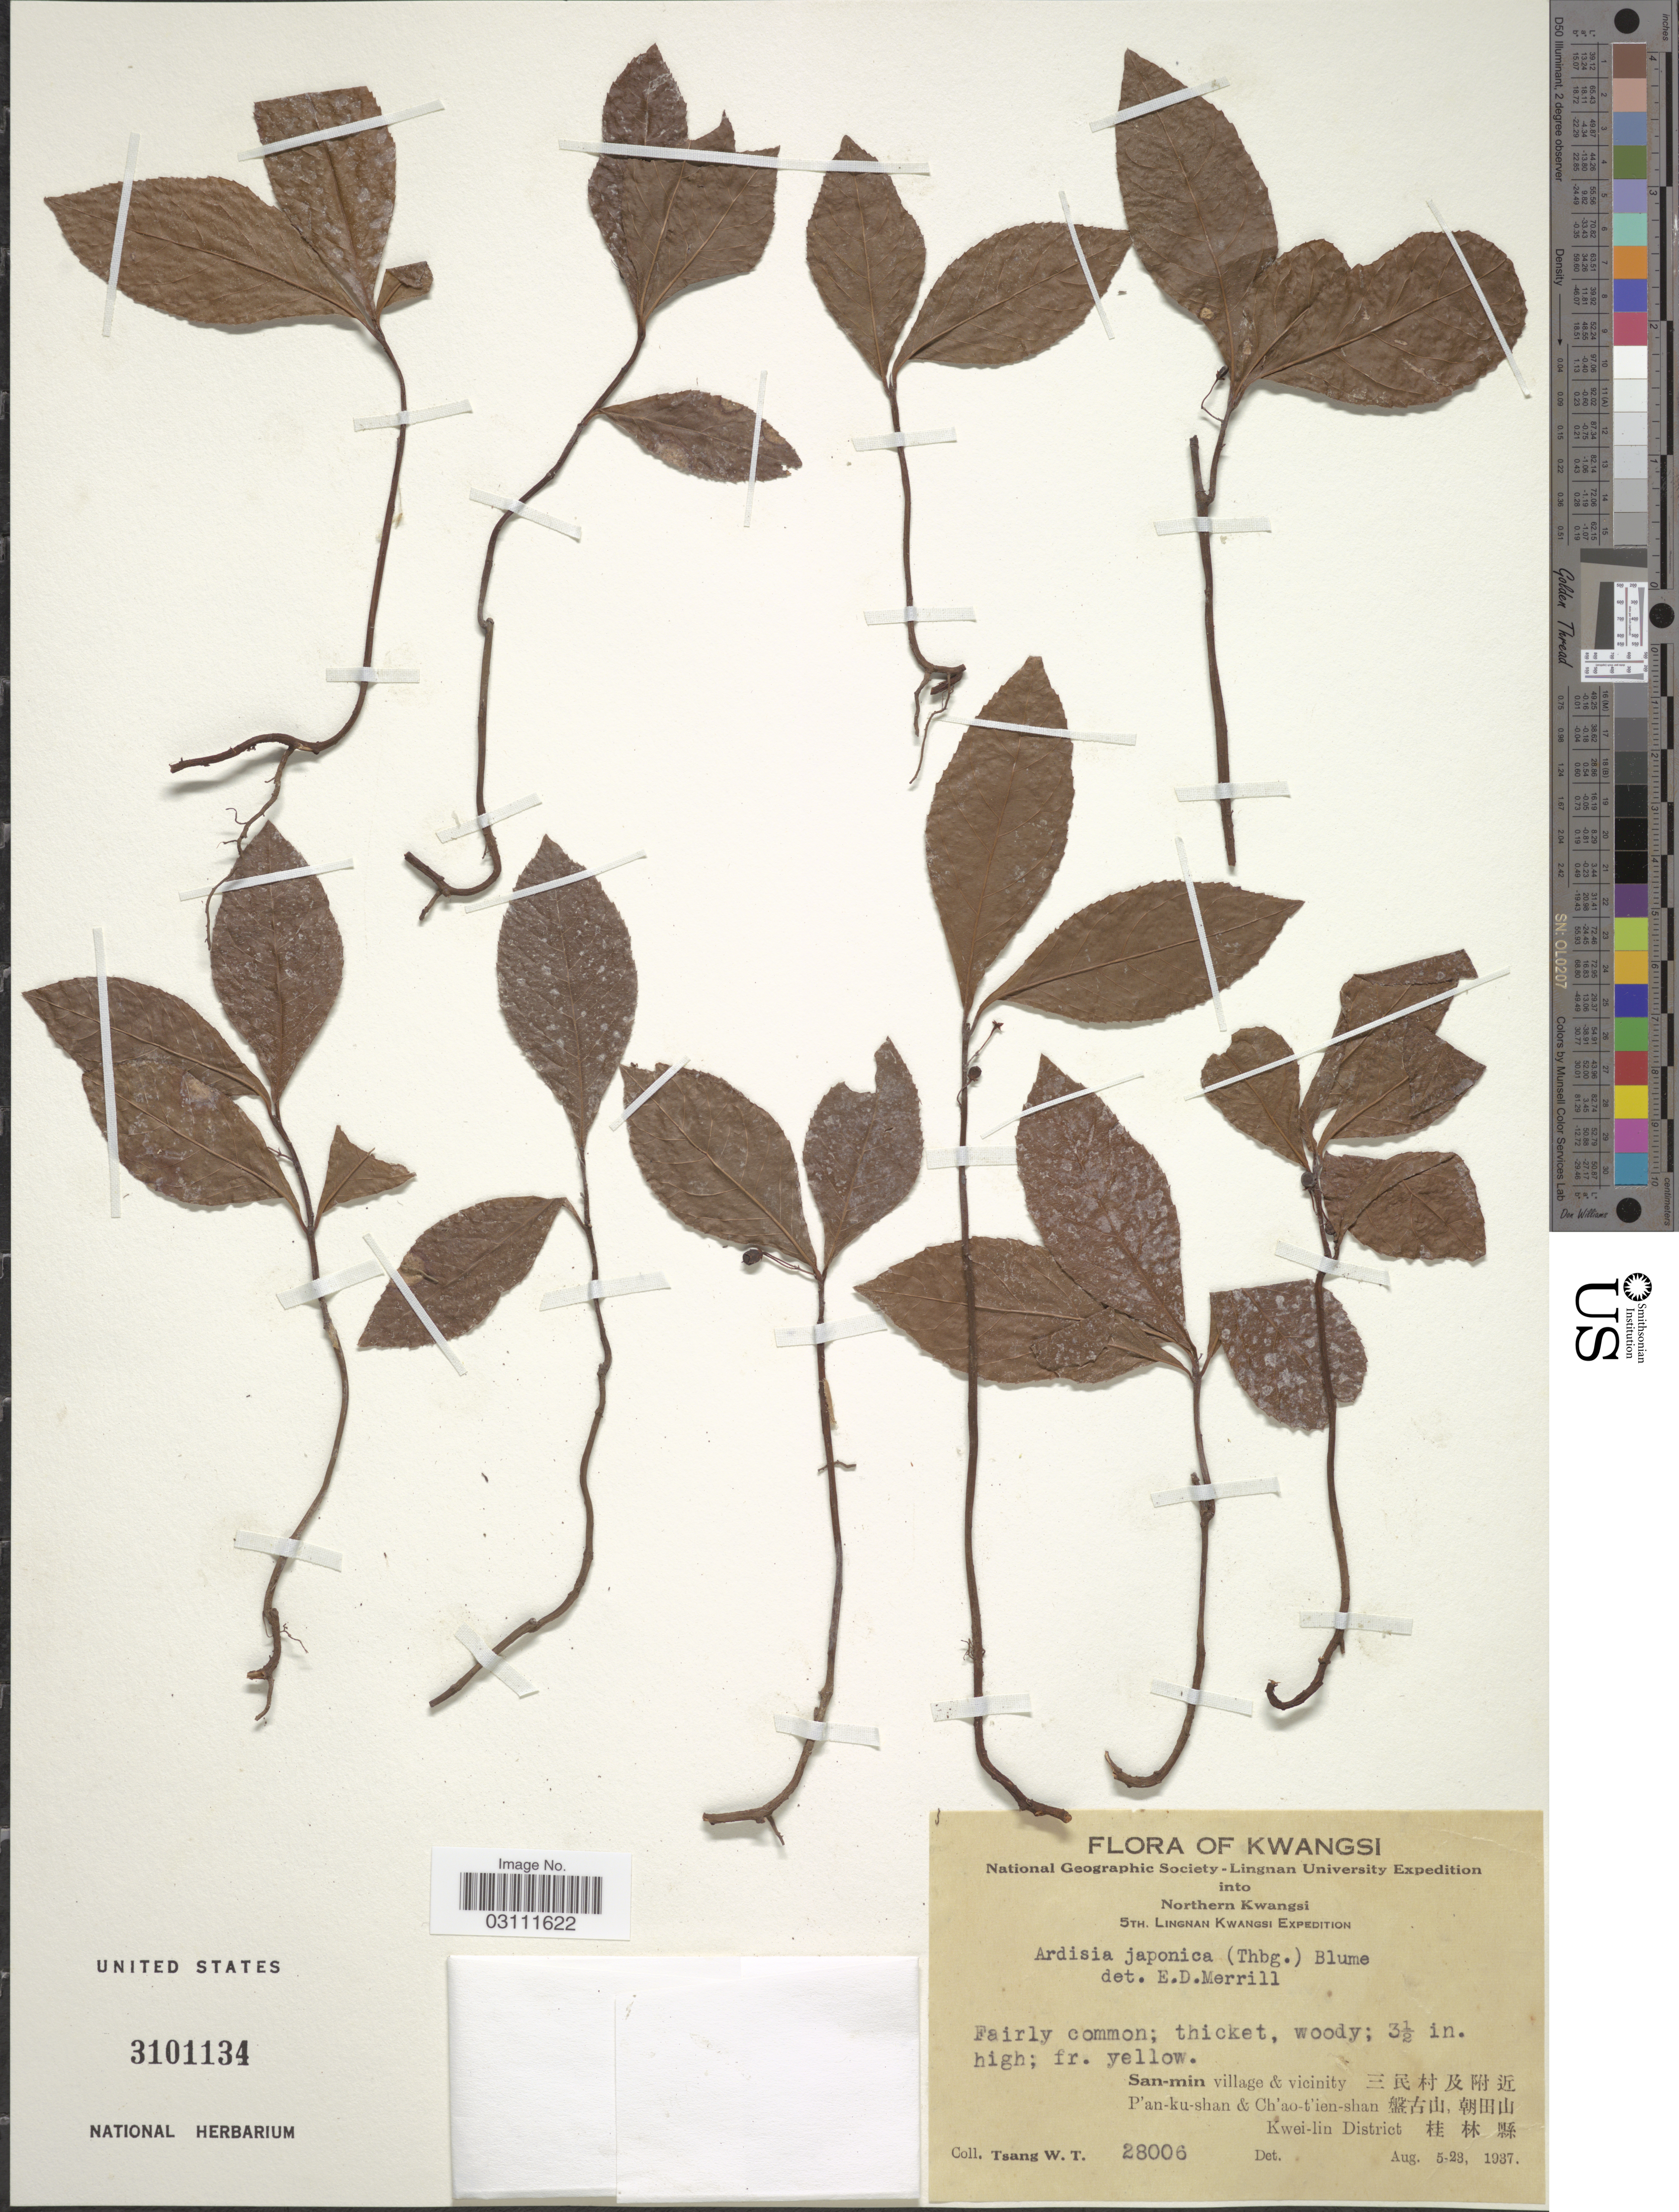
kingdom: Plantae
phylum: Tracheophyta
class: Magnoliopsida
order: Ericales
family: Primulaceae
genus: Ardisia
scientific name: Ardisia japonica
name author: (Thunb.) Blume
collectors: W. T. Tsang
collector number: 28006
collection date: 1937-08-05/1937-08-23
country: China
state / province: Guangxi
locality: Kwangsi, San-min village & vicinity, P'an-ku-shan & Ch'ao-t'ien-shan, Kwei-lin District. Northern Kwangsi.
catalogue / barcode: US 3101134